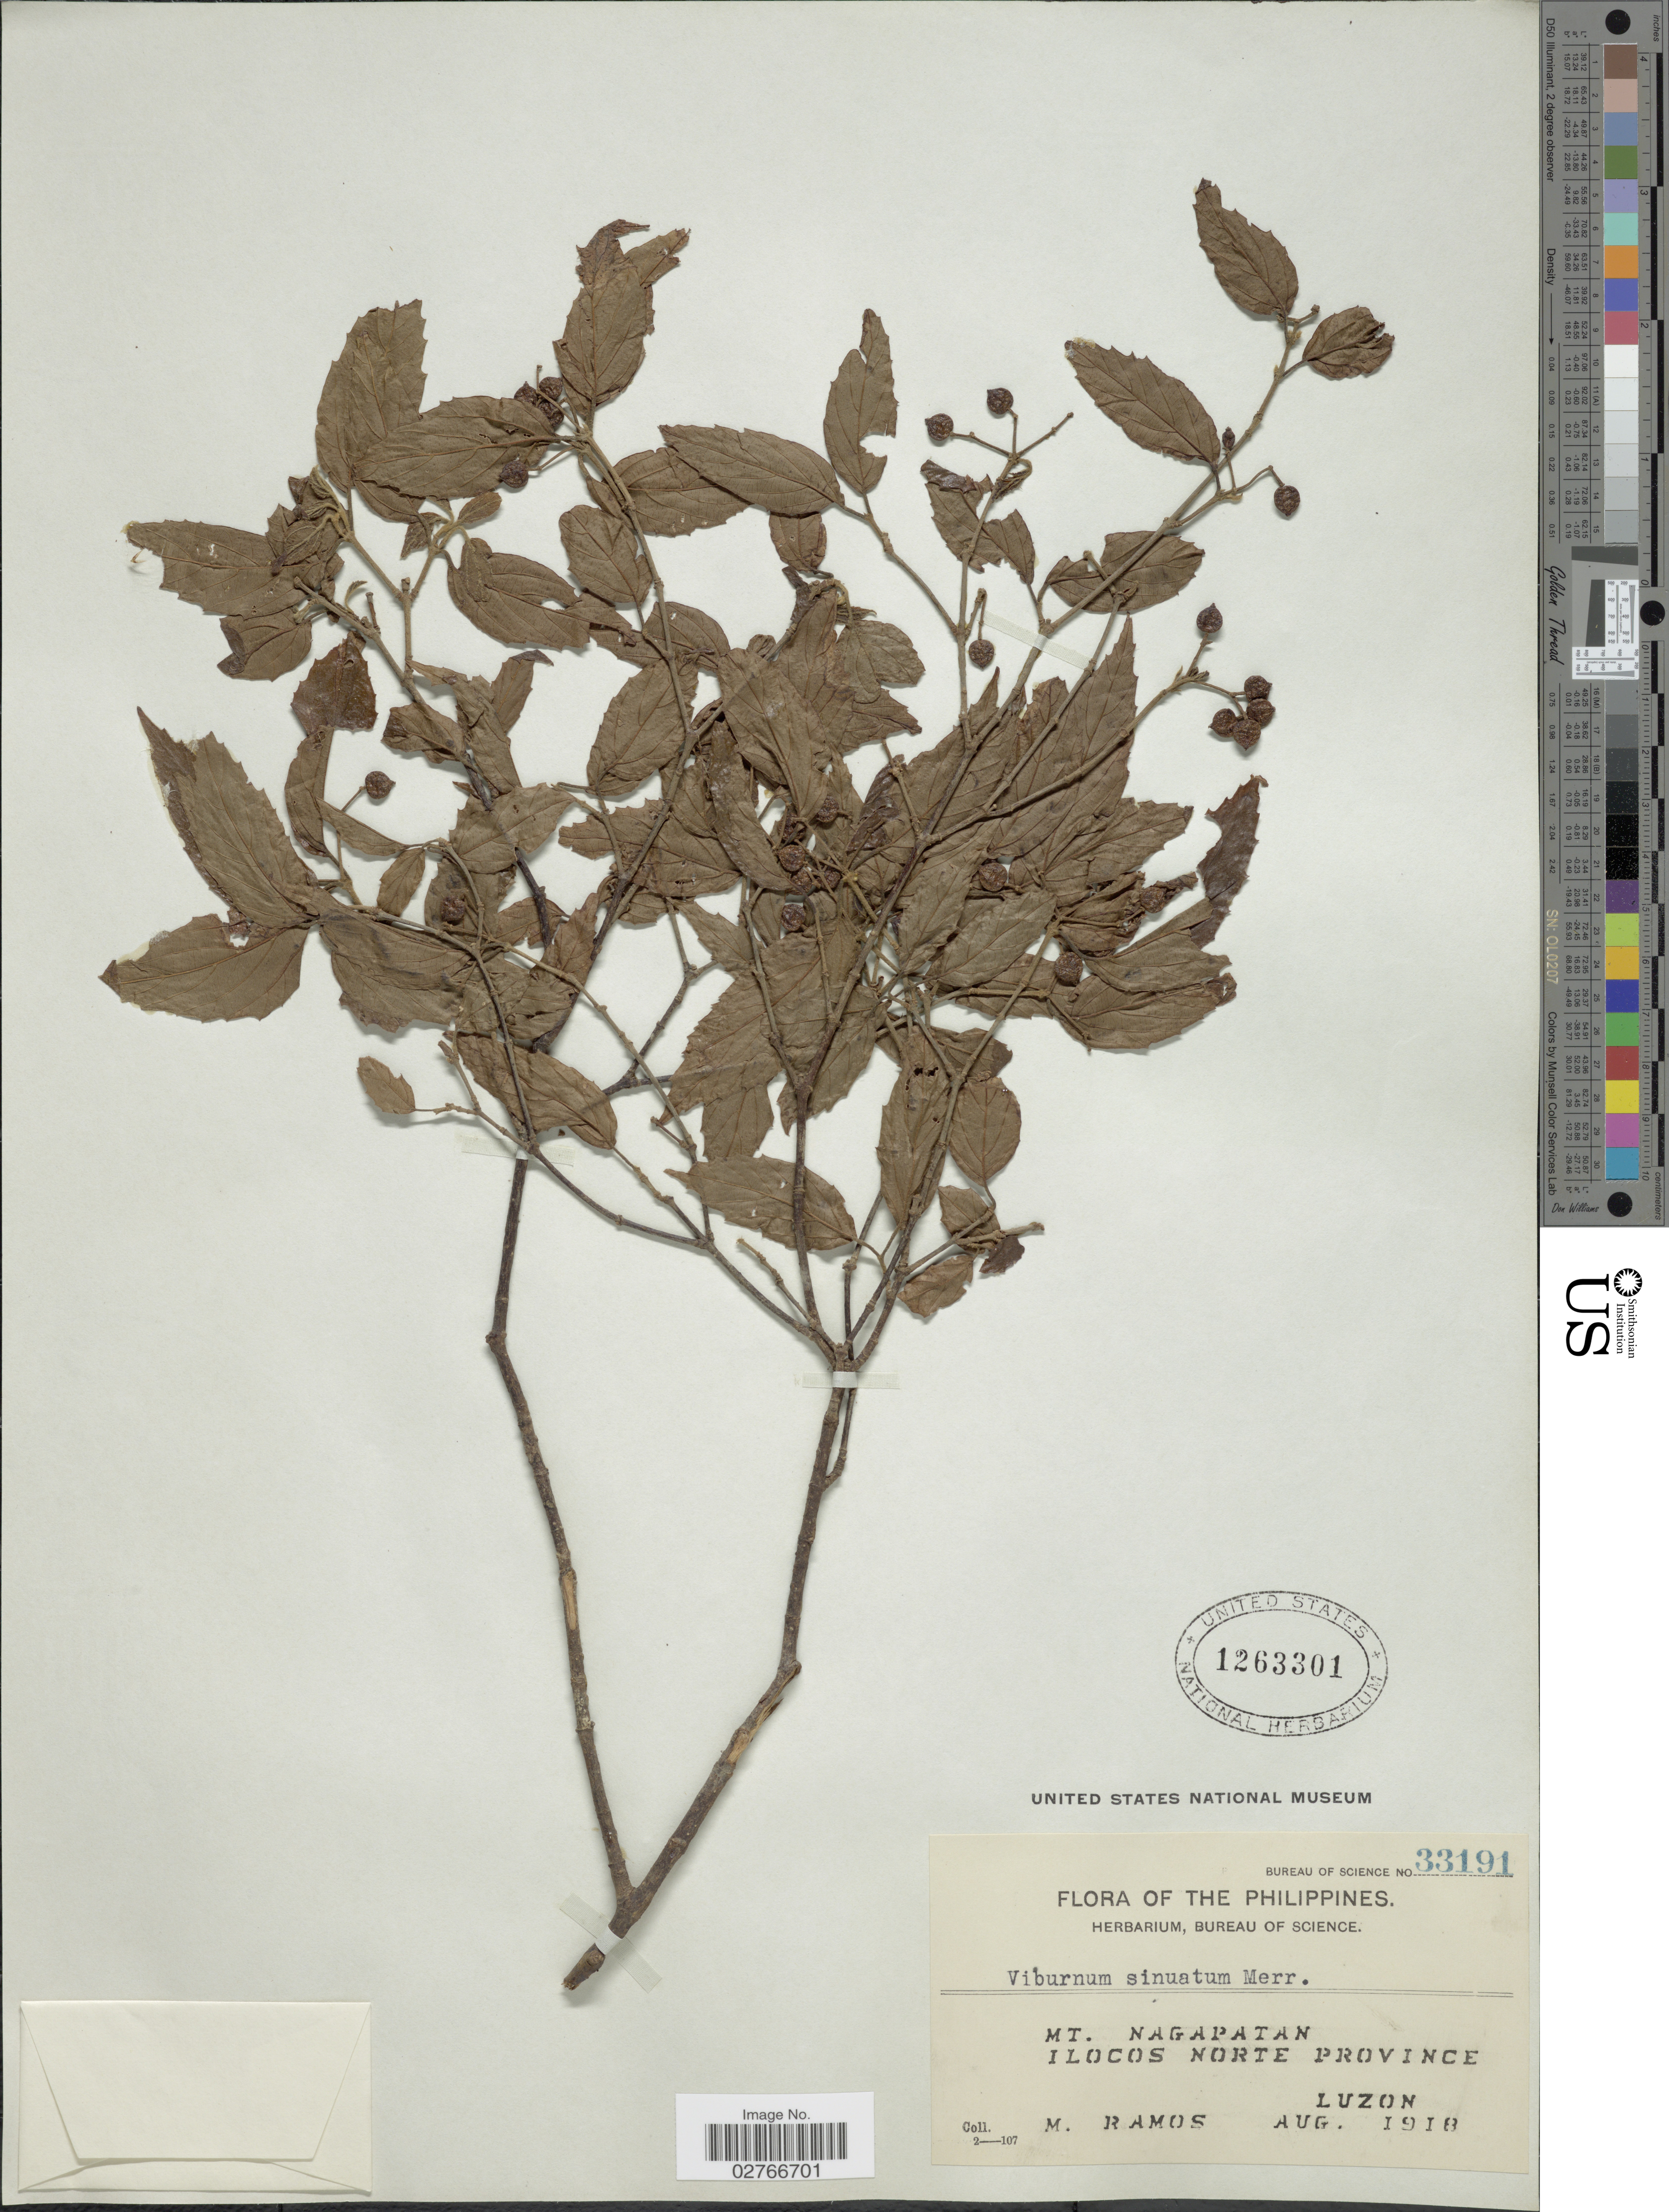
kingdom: Plantae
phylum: Tracheophyta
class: Magnoliopsida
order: Dipsacales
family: Viburnaceae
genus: Viburnum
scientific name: Viburnum sinuatum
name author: Merr.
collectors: M. Ramos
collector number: Bureau of Science 33191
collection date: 1918-08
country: Philippines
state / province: Ilocos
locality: Mt. Nagapatan, Ilocos Norte Province. Luzon.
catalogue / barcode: US 1263301